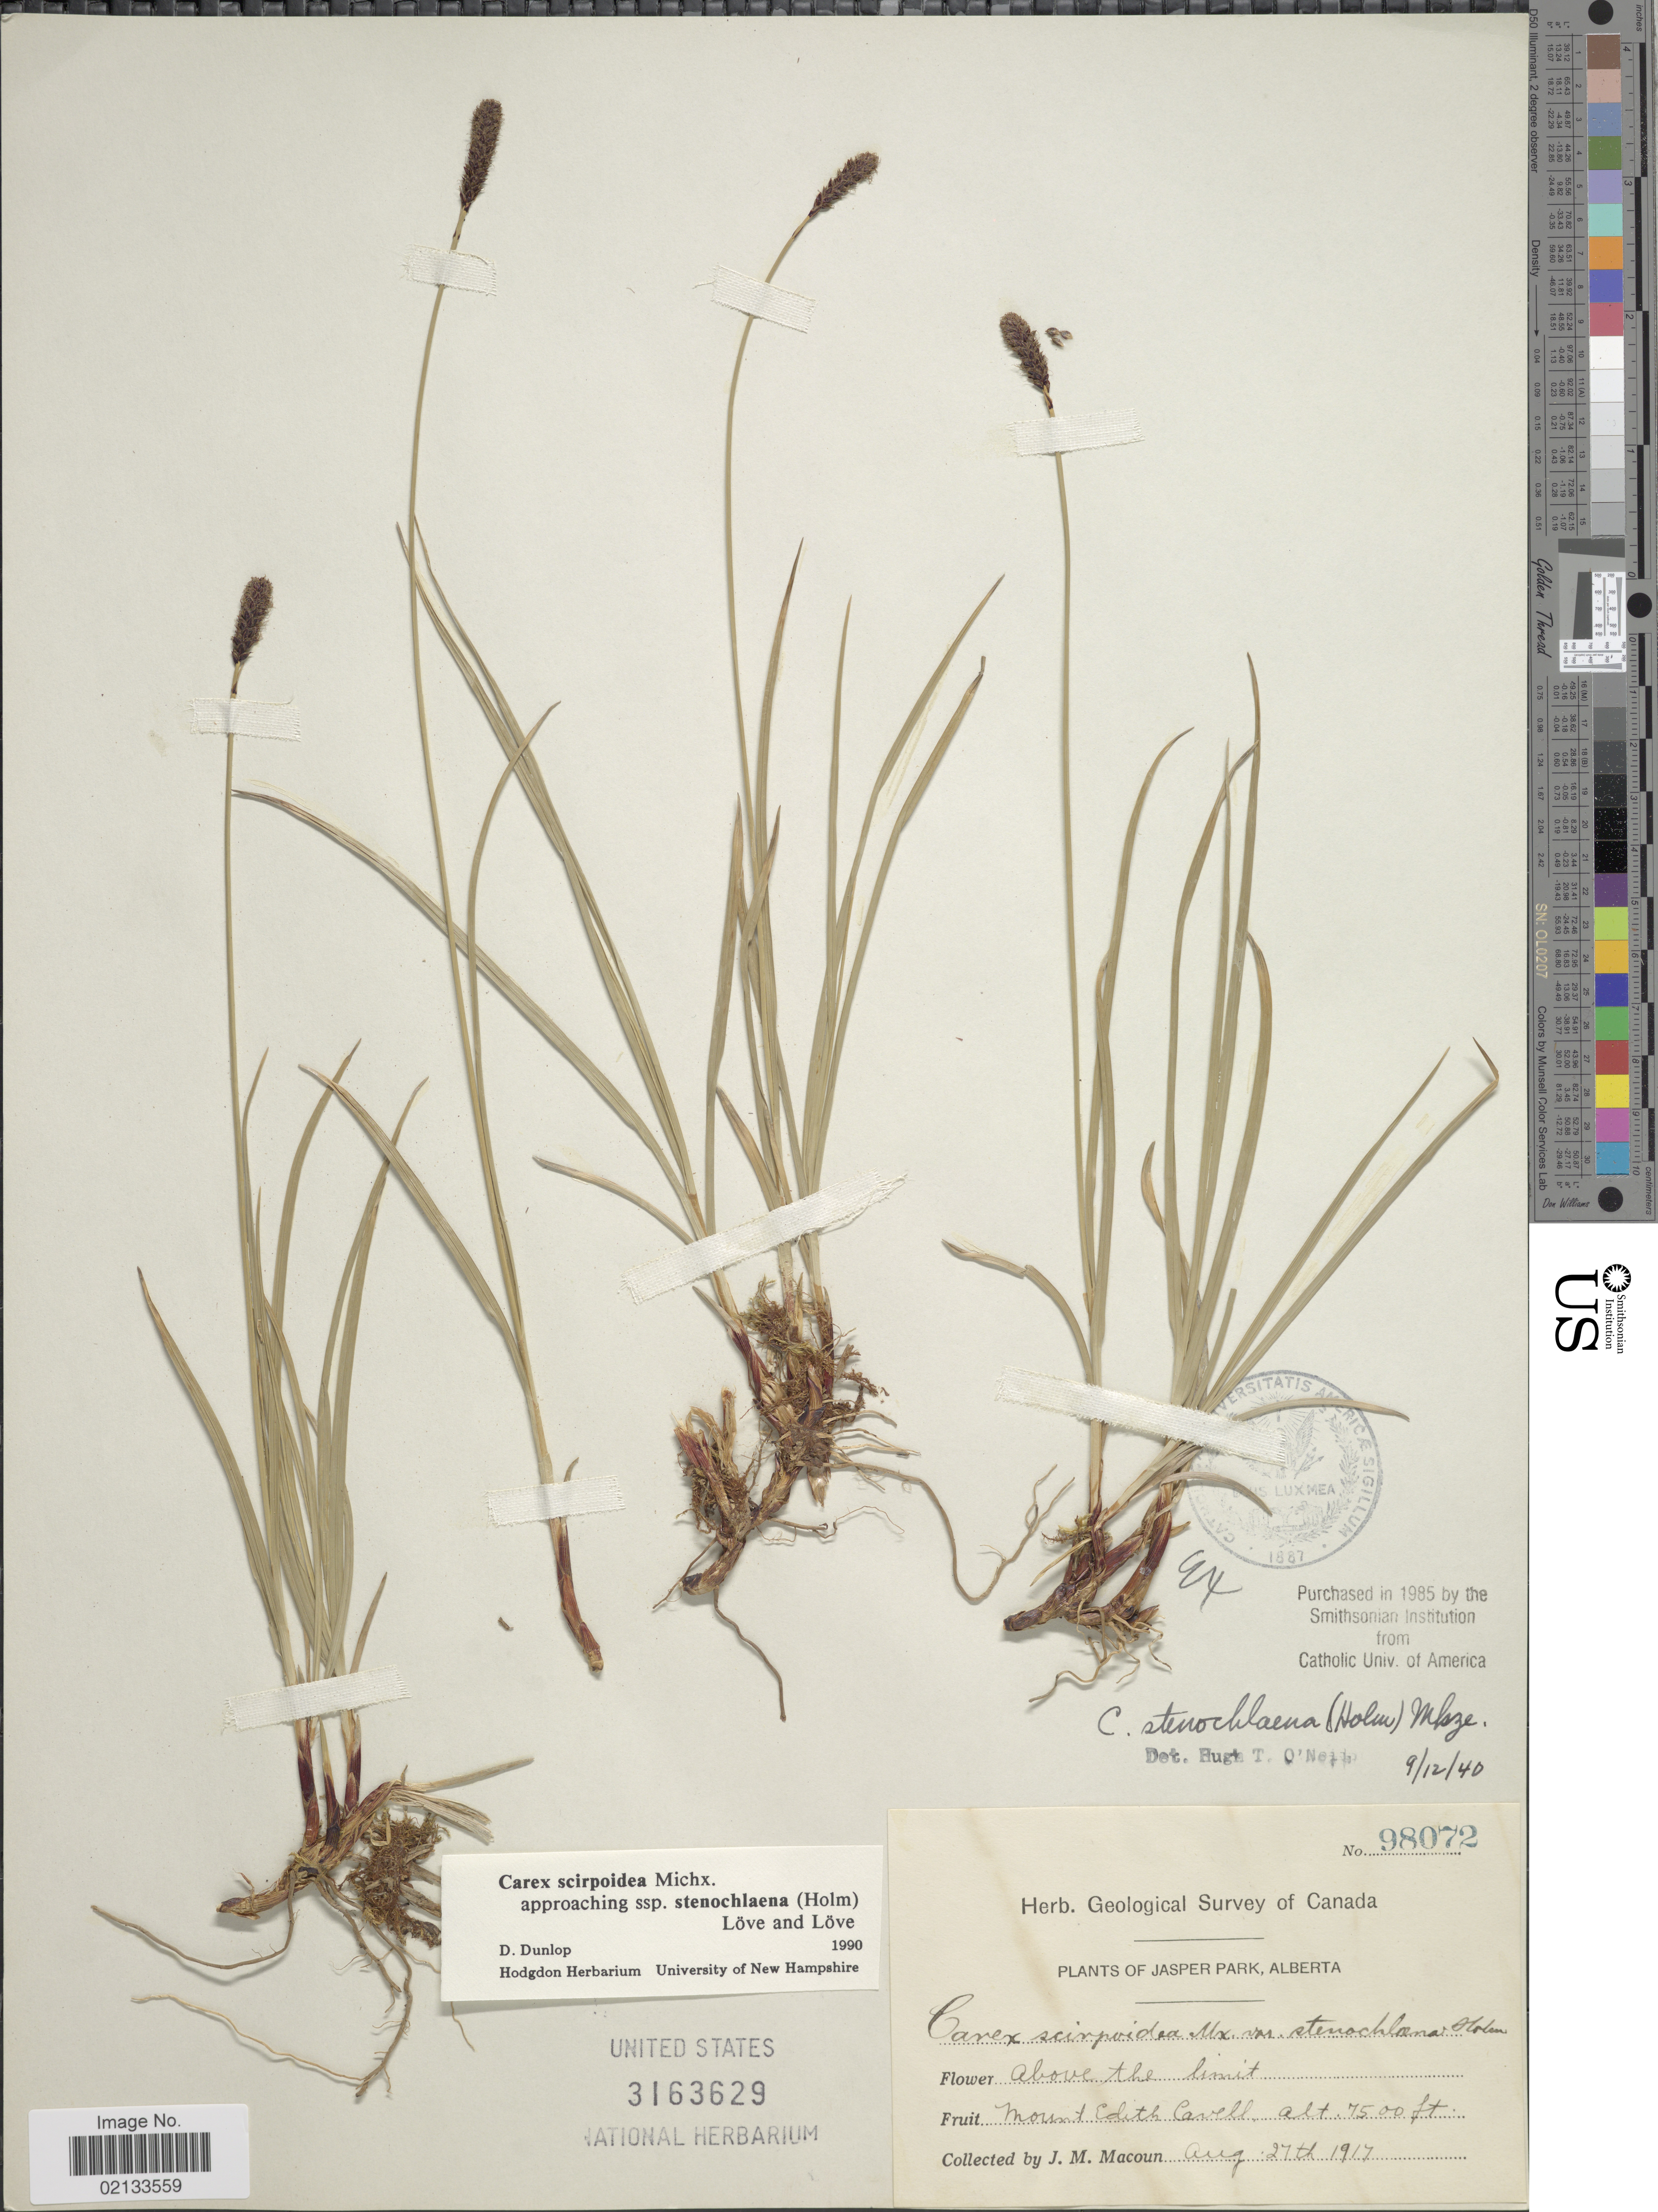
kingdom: Plantae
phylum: Tracheophyta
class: Liliopsida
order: Poales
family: Cyperaceae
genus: Carex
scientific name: Carex scirpoidea subsp. stenochloena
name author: (Holm) Á. Löve & D. Löve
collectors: J. M. Macoun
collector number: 98072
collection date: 1917-08-27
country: Canada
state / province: Alberta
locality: Jasper Park, Mount Edith Cavell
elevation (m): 2286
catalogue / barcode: US 3163629